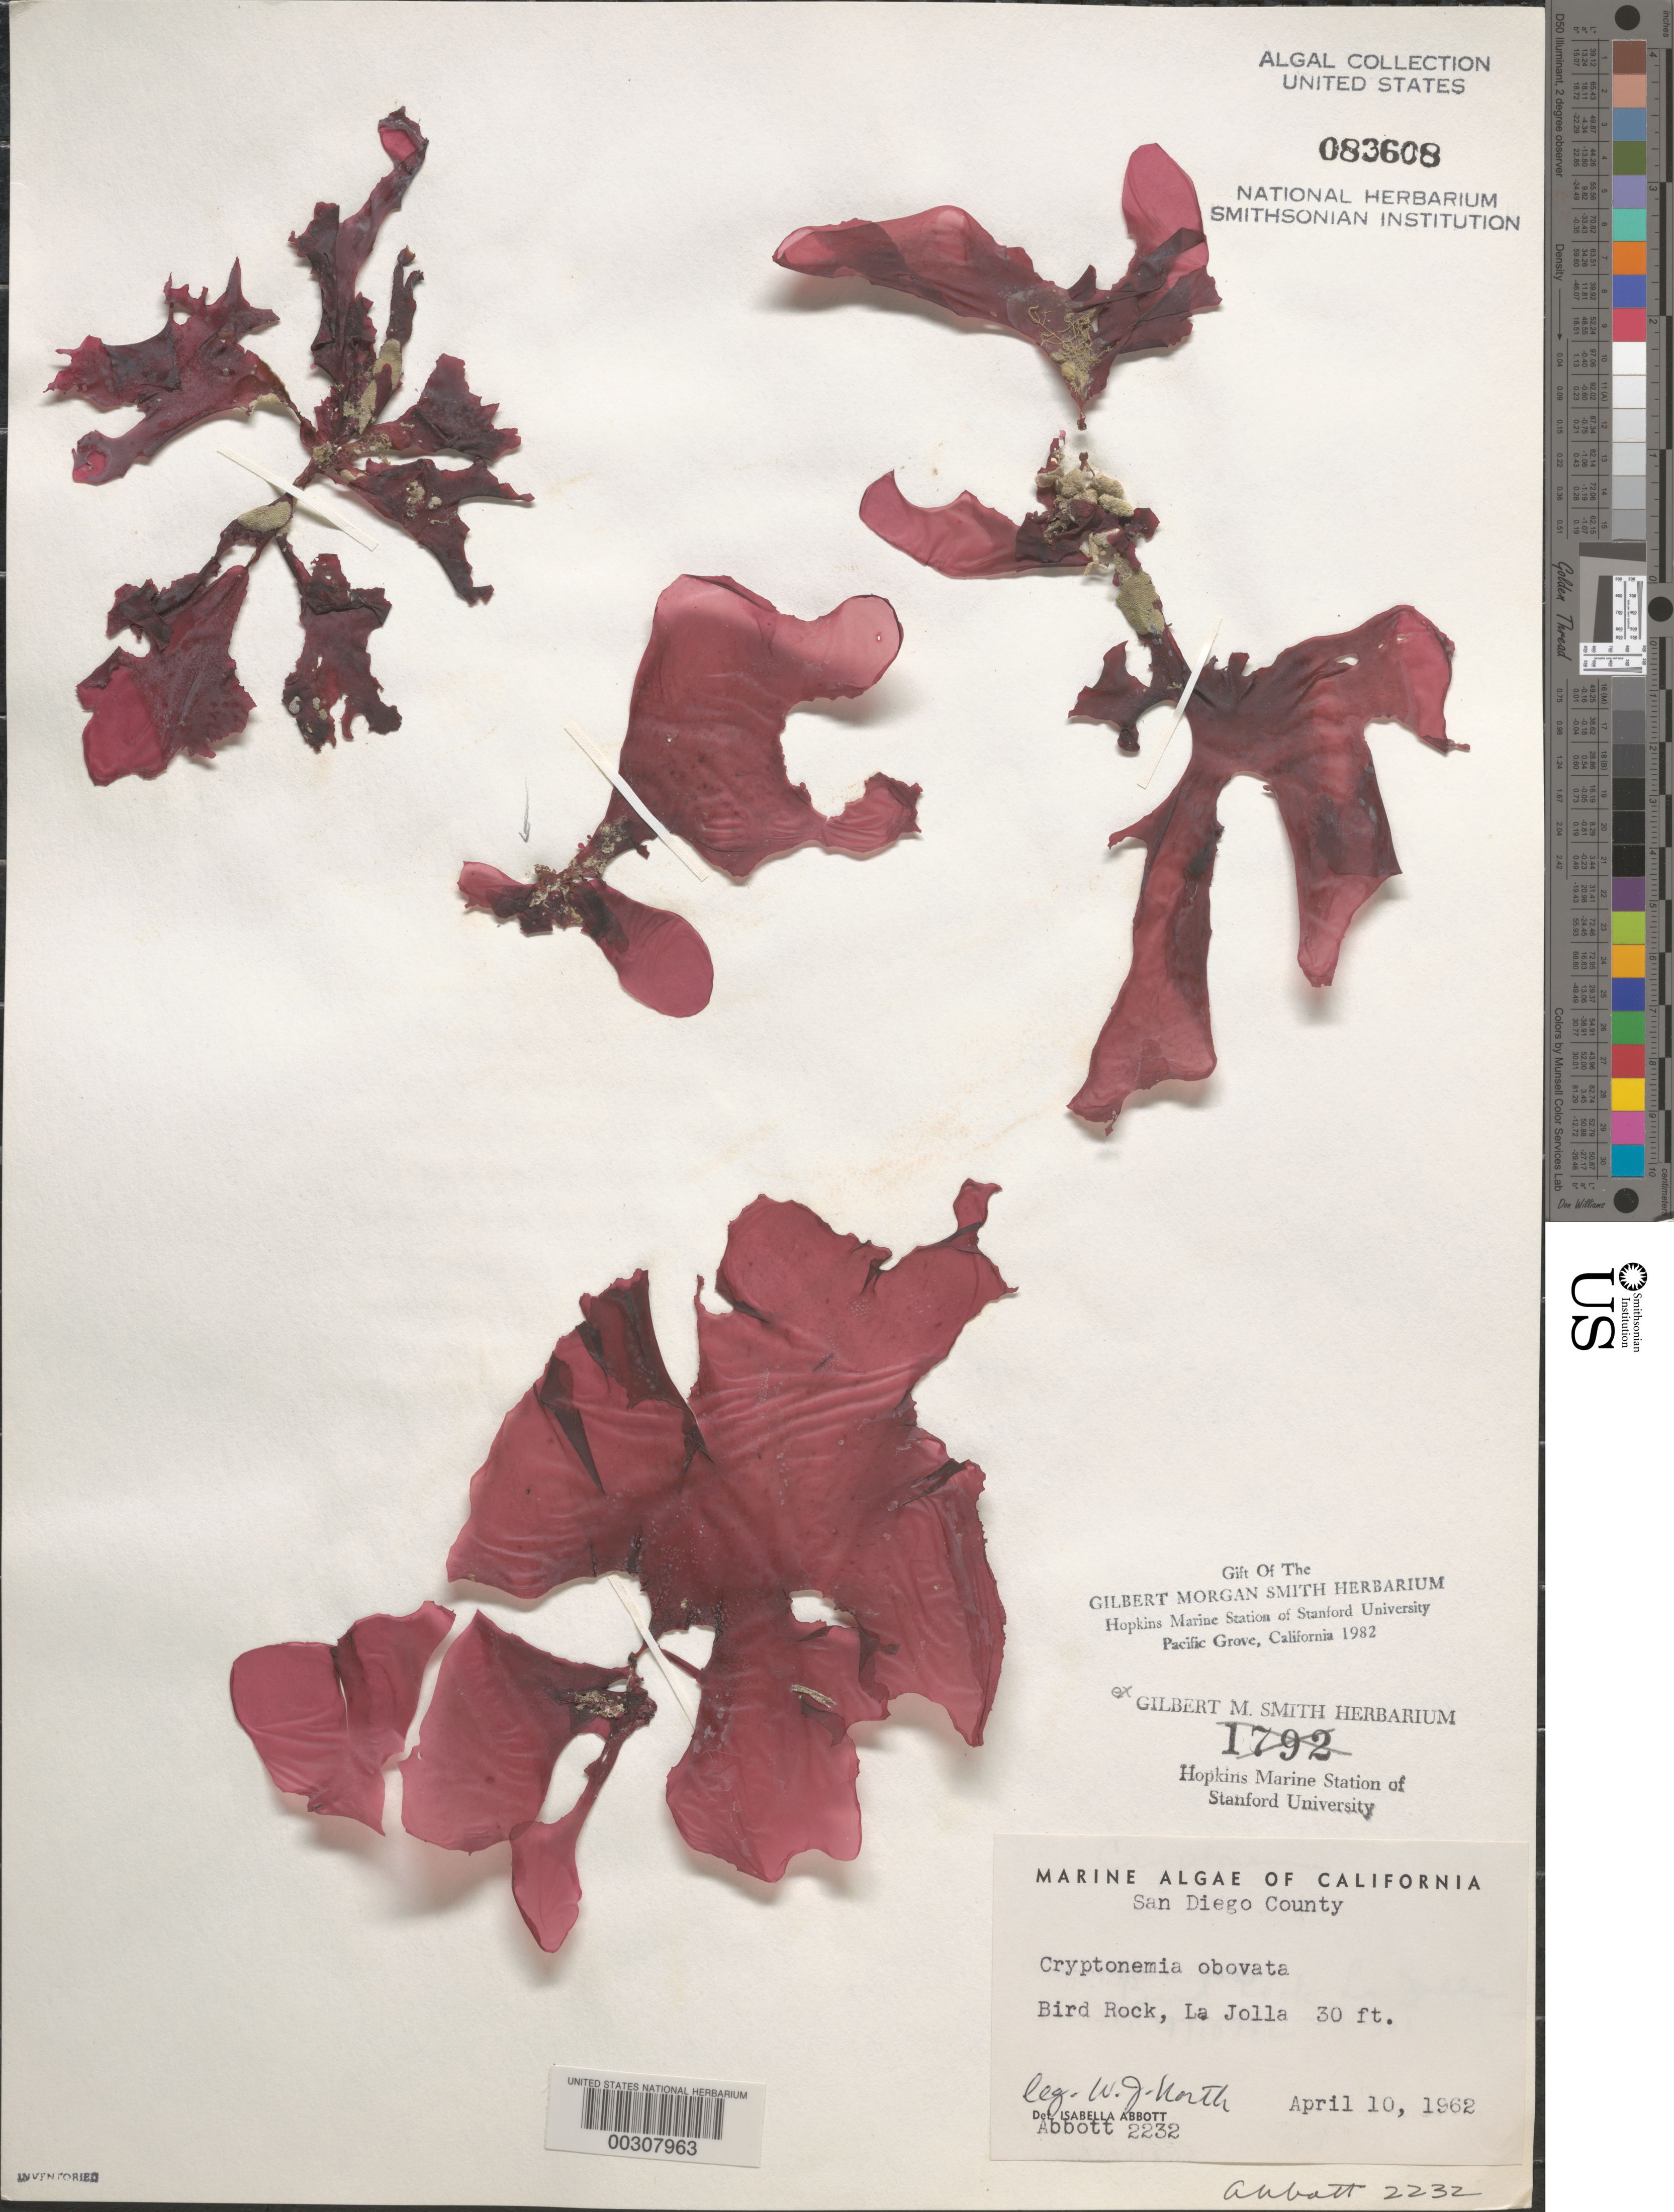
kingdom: Plantae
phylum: Rhodophyta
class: Florideophyceae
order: Halymeniales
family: Halymeniaceae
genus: Cryptonemia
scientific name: Cryptonemia obovata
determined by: Abbott, Isabella A.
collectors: W. North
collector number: IAA 2232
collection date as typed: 10 Apr 1962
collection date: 1962-04-10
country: United States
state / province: California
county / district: San Diego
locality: Bird Rock, La Jolla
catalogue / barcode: US 83608